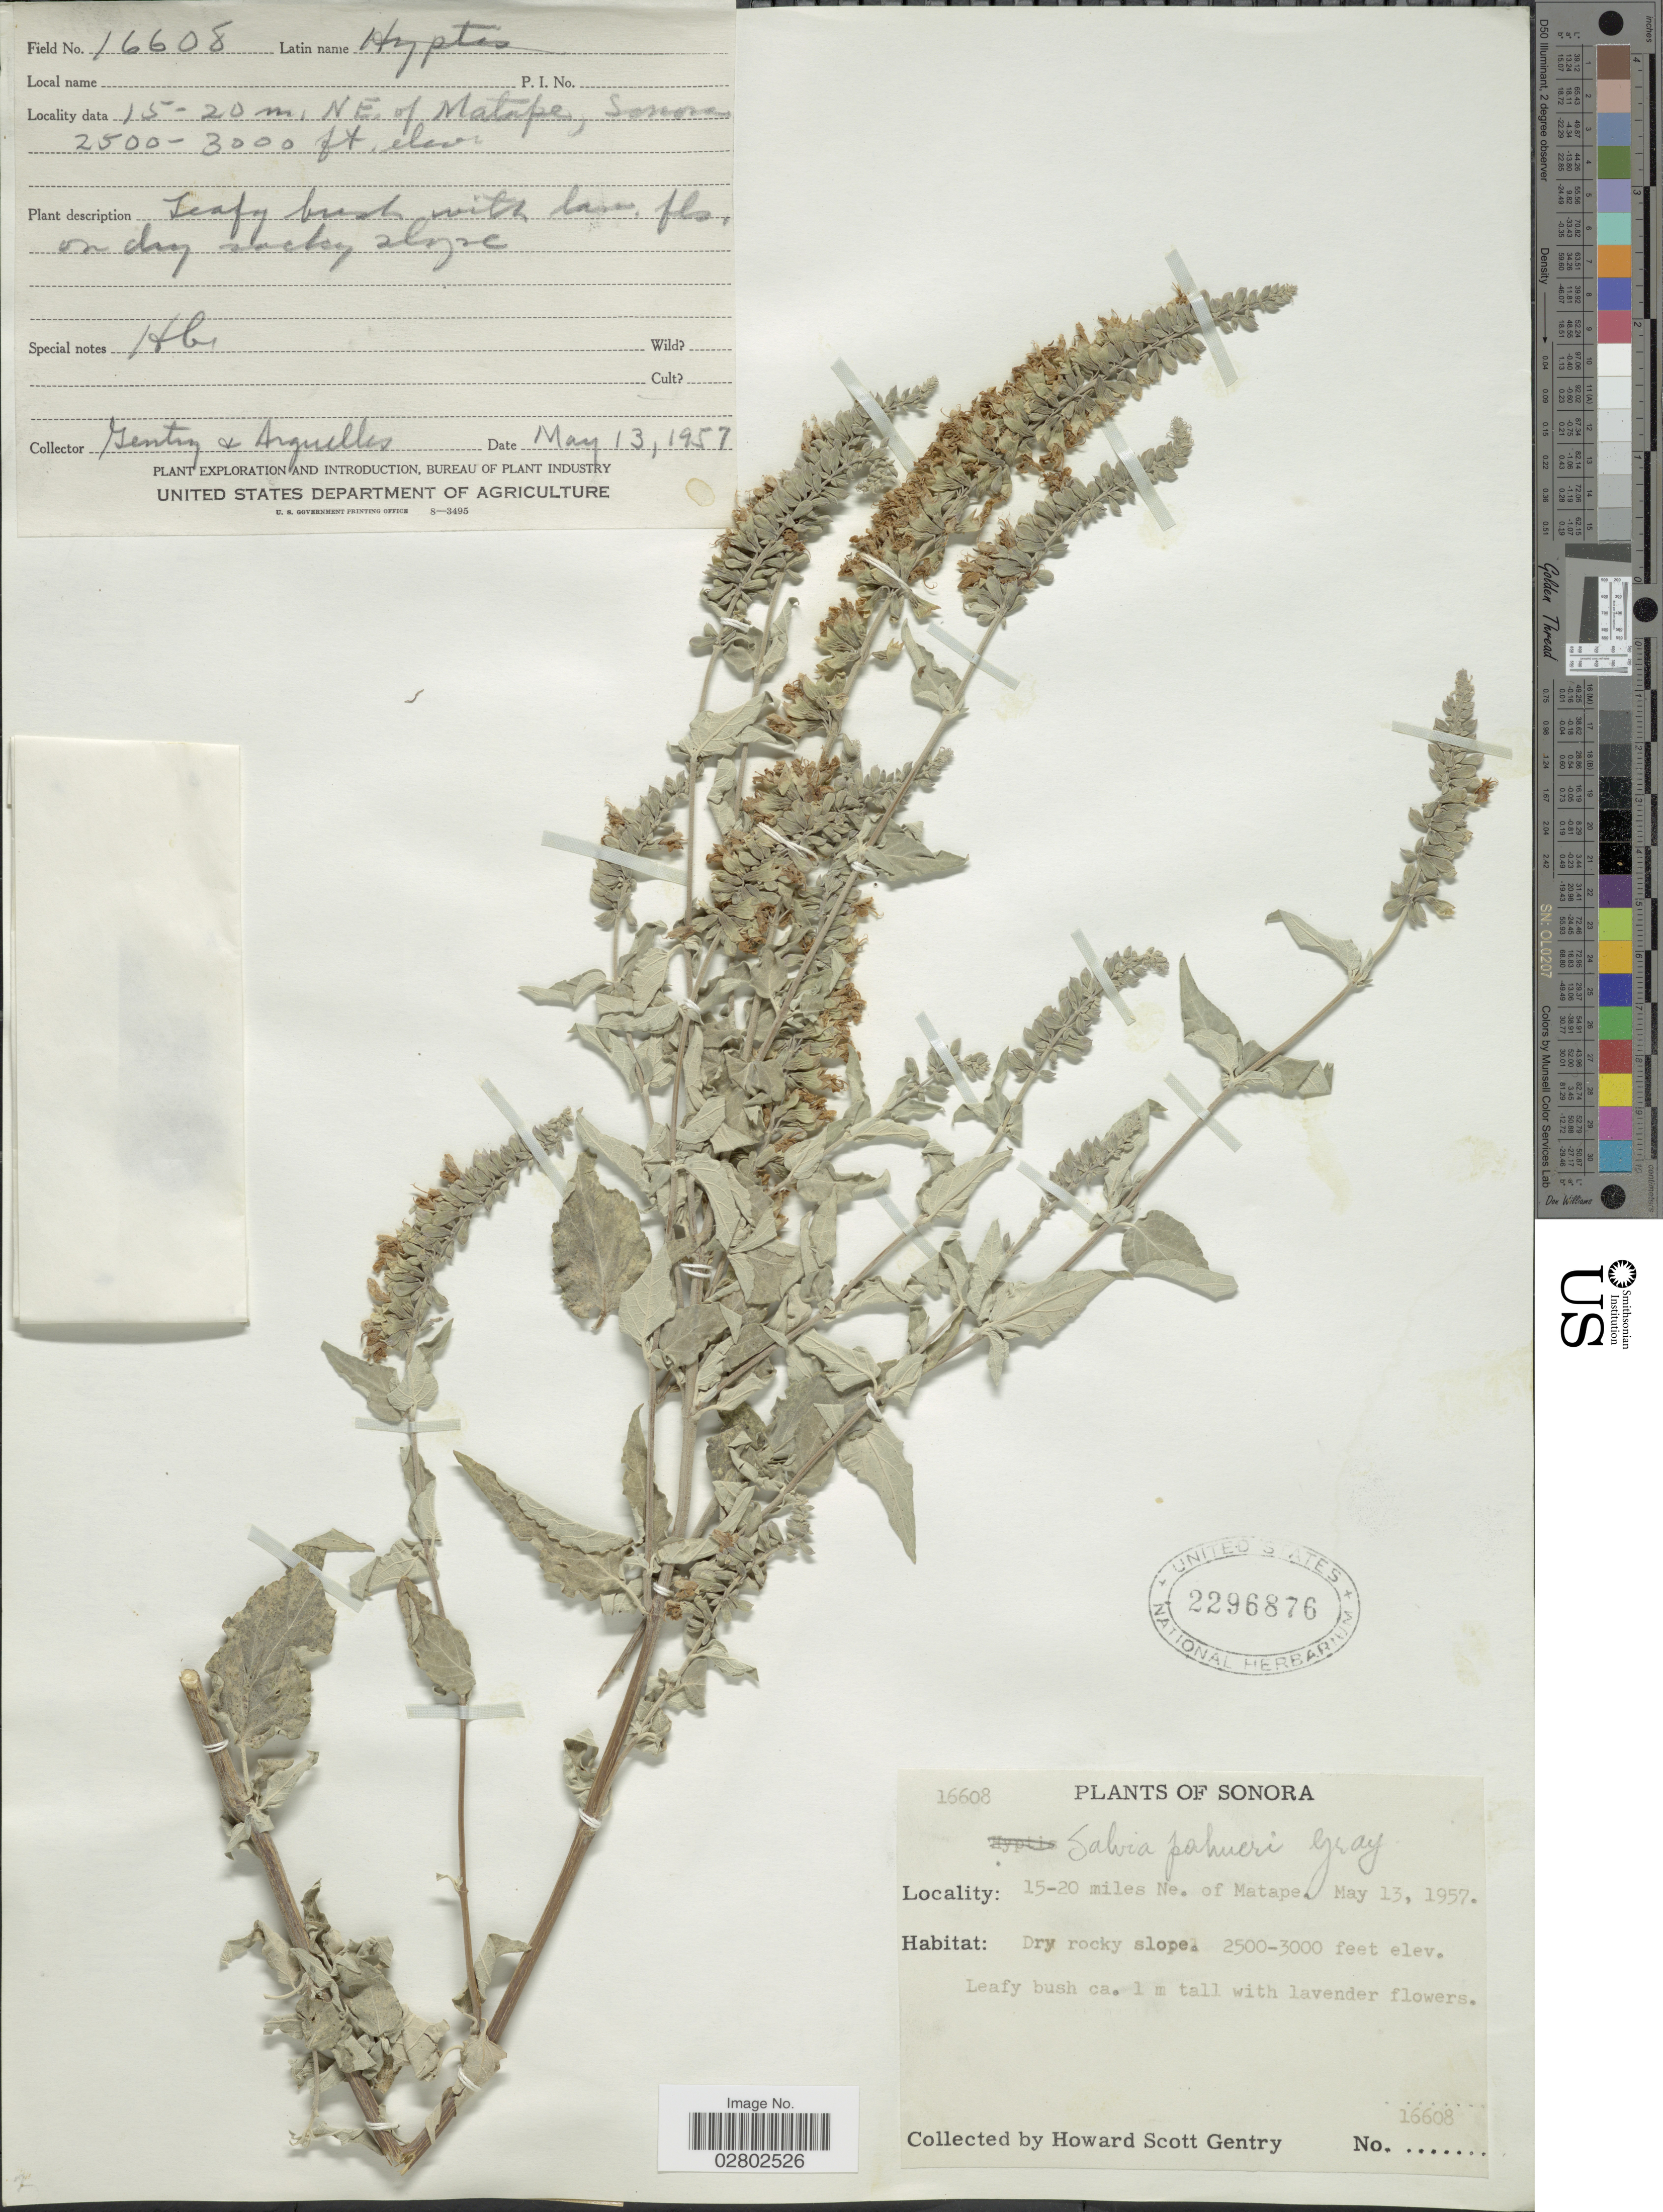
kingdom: Plantae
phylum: Tracheophyta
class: Magnoliopsida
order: Lamiales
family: Lamiaceae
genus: Salvia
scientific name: Salvia palmeri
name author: A. Gray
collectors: H. S. Gentry & -. Arguilles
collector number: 16608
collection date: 1957-05-13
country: Mexico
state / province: Sonora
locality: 15-20 miles Ne. of Matape.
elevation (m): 762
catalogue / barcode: US 2296876